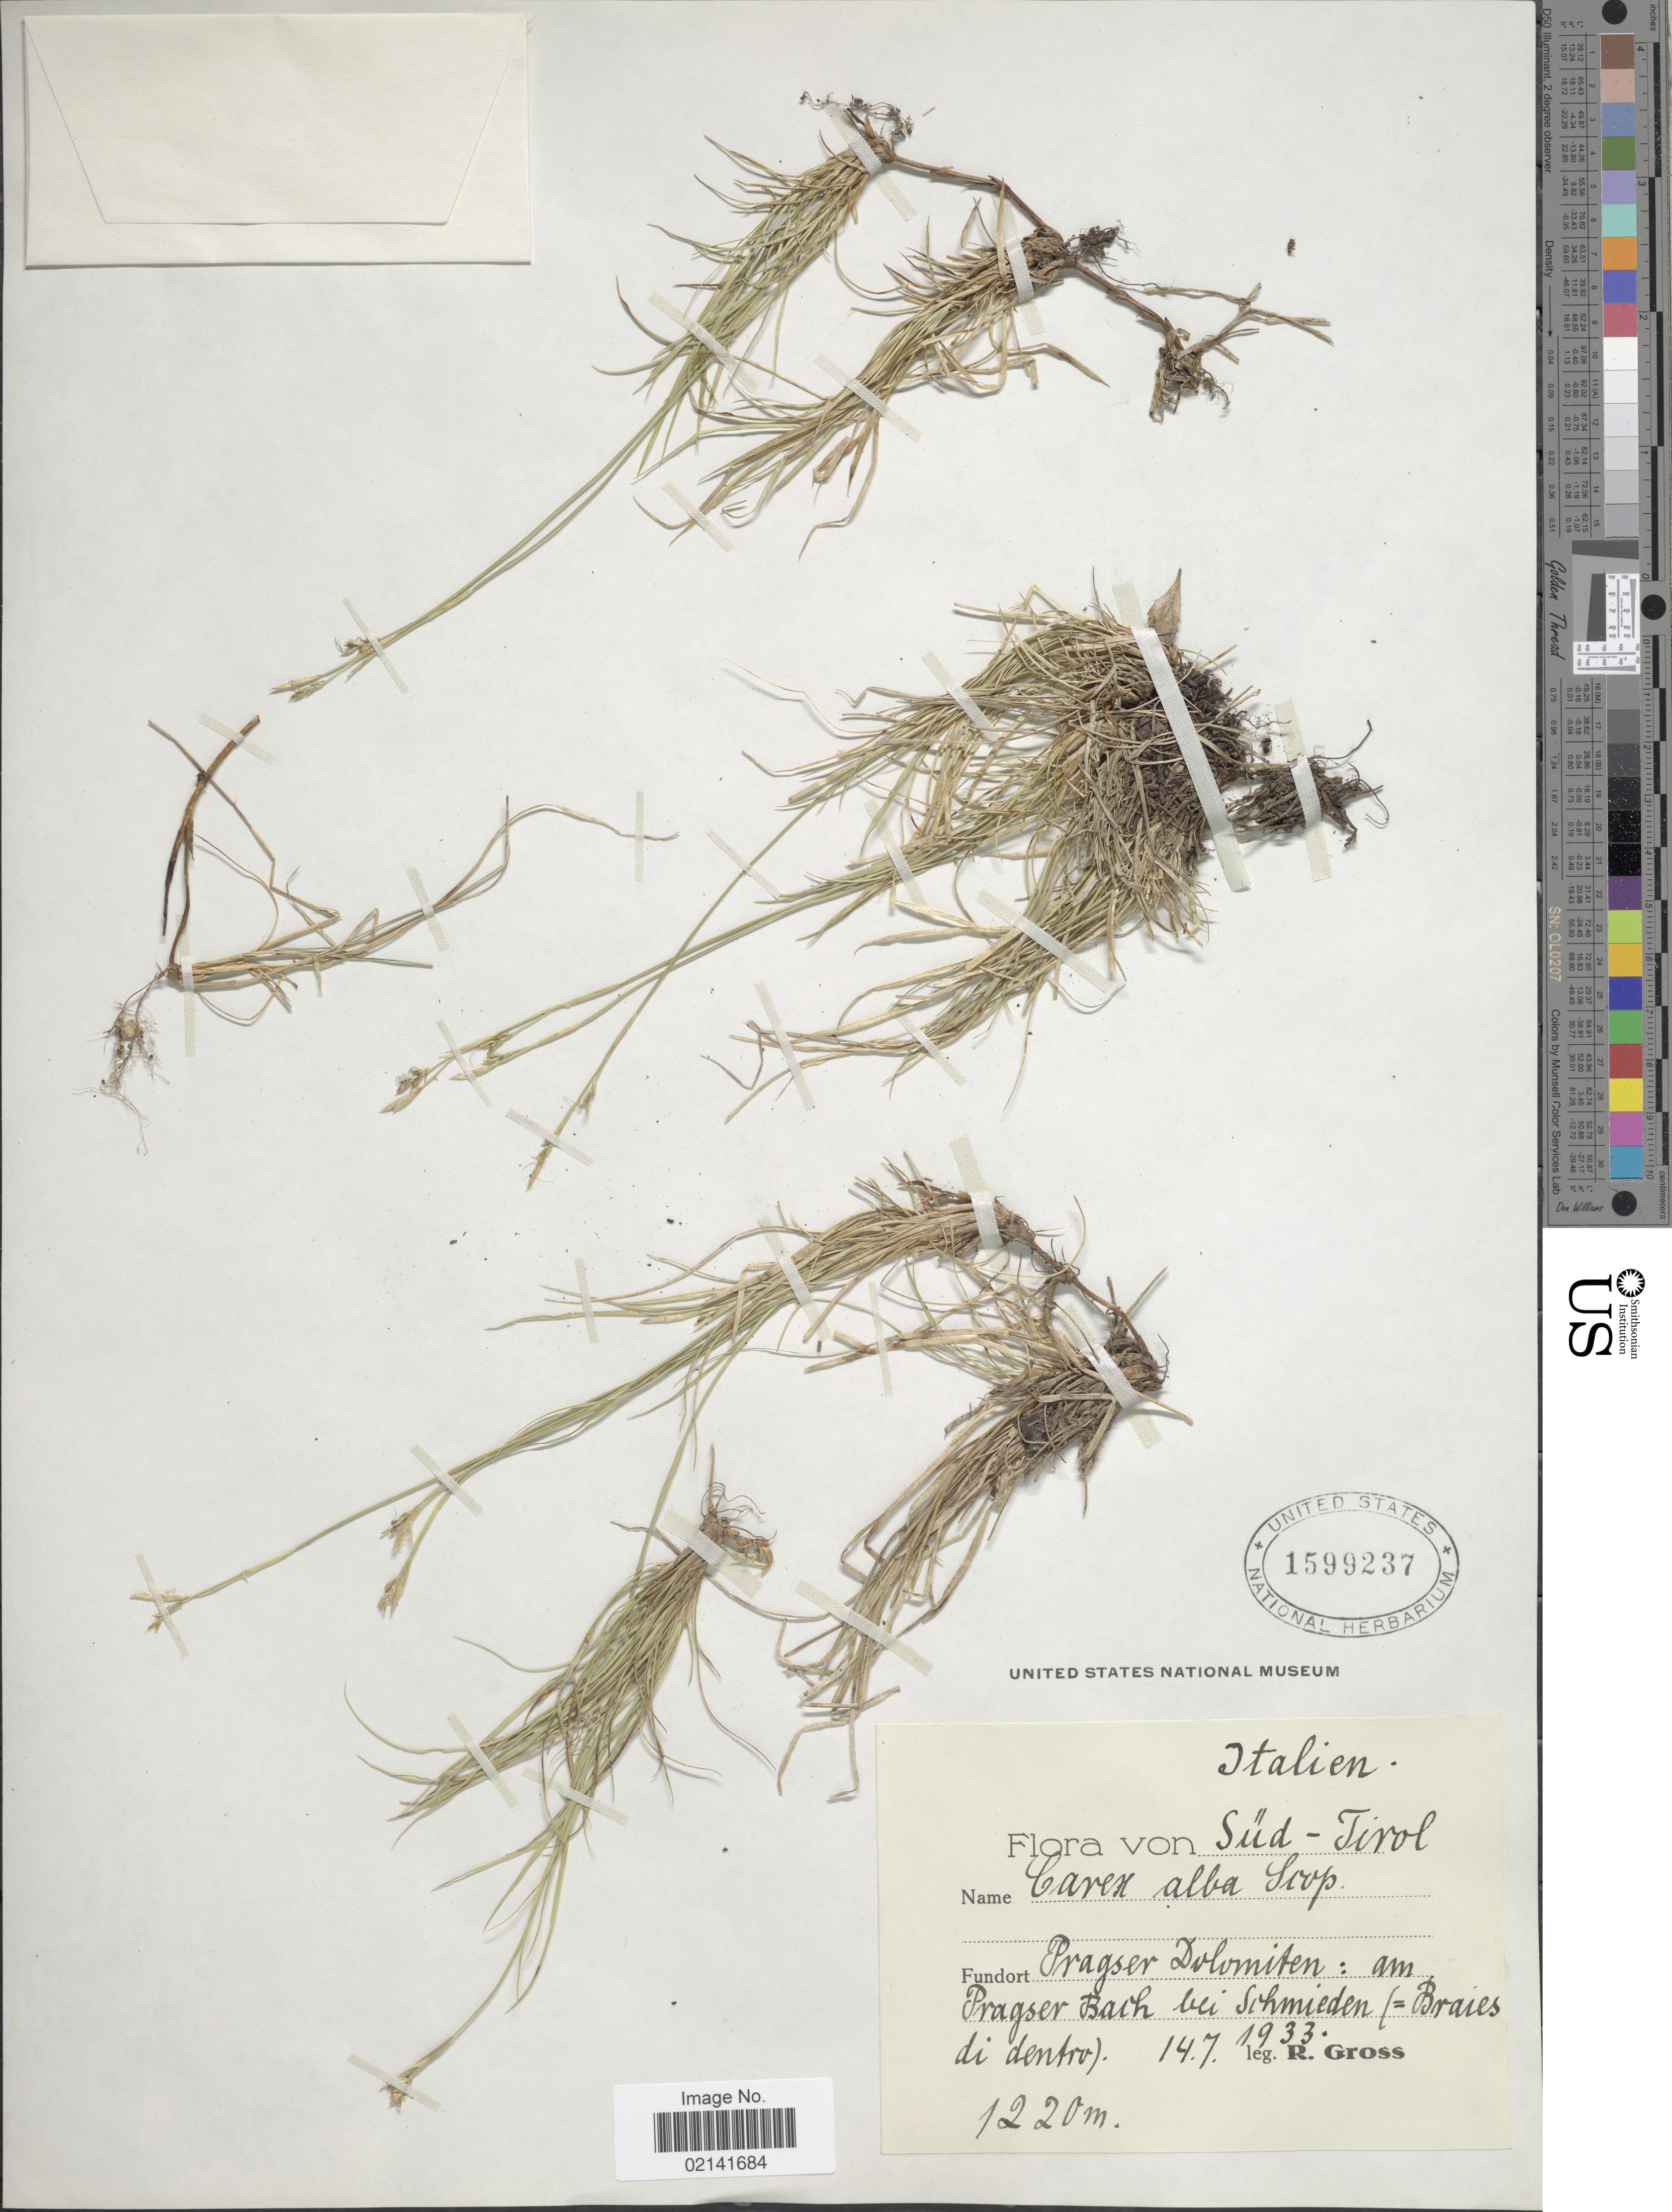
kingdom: Plantae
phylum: Tracheophyta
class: Liliopsida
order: Poales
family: Cyperaceae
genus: Carex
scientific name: Carex alba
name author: Scop.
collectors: R. Gross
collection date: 1933-07-14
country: Italy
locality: Sud-Tirol, Pragser Dolomiten: am Pragser Baih bei Schmieden (=Braies di dentro)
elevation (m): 1220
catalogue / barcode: US 1599237